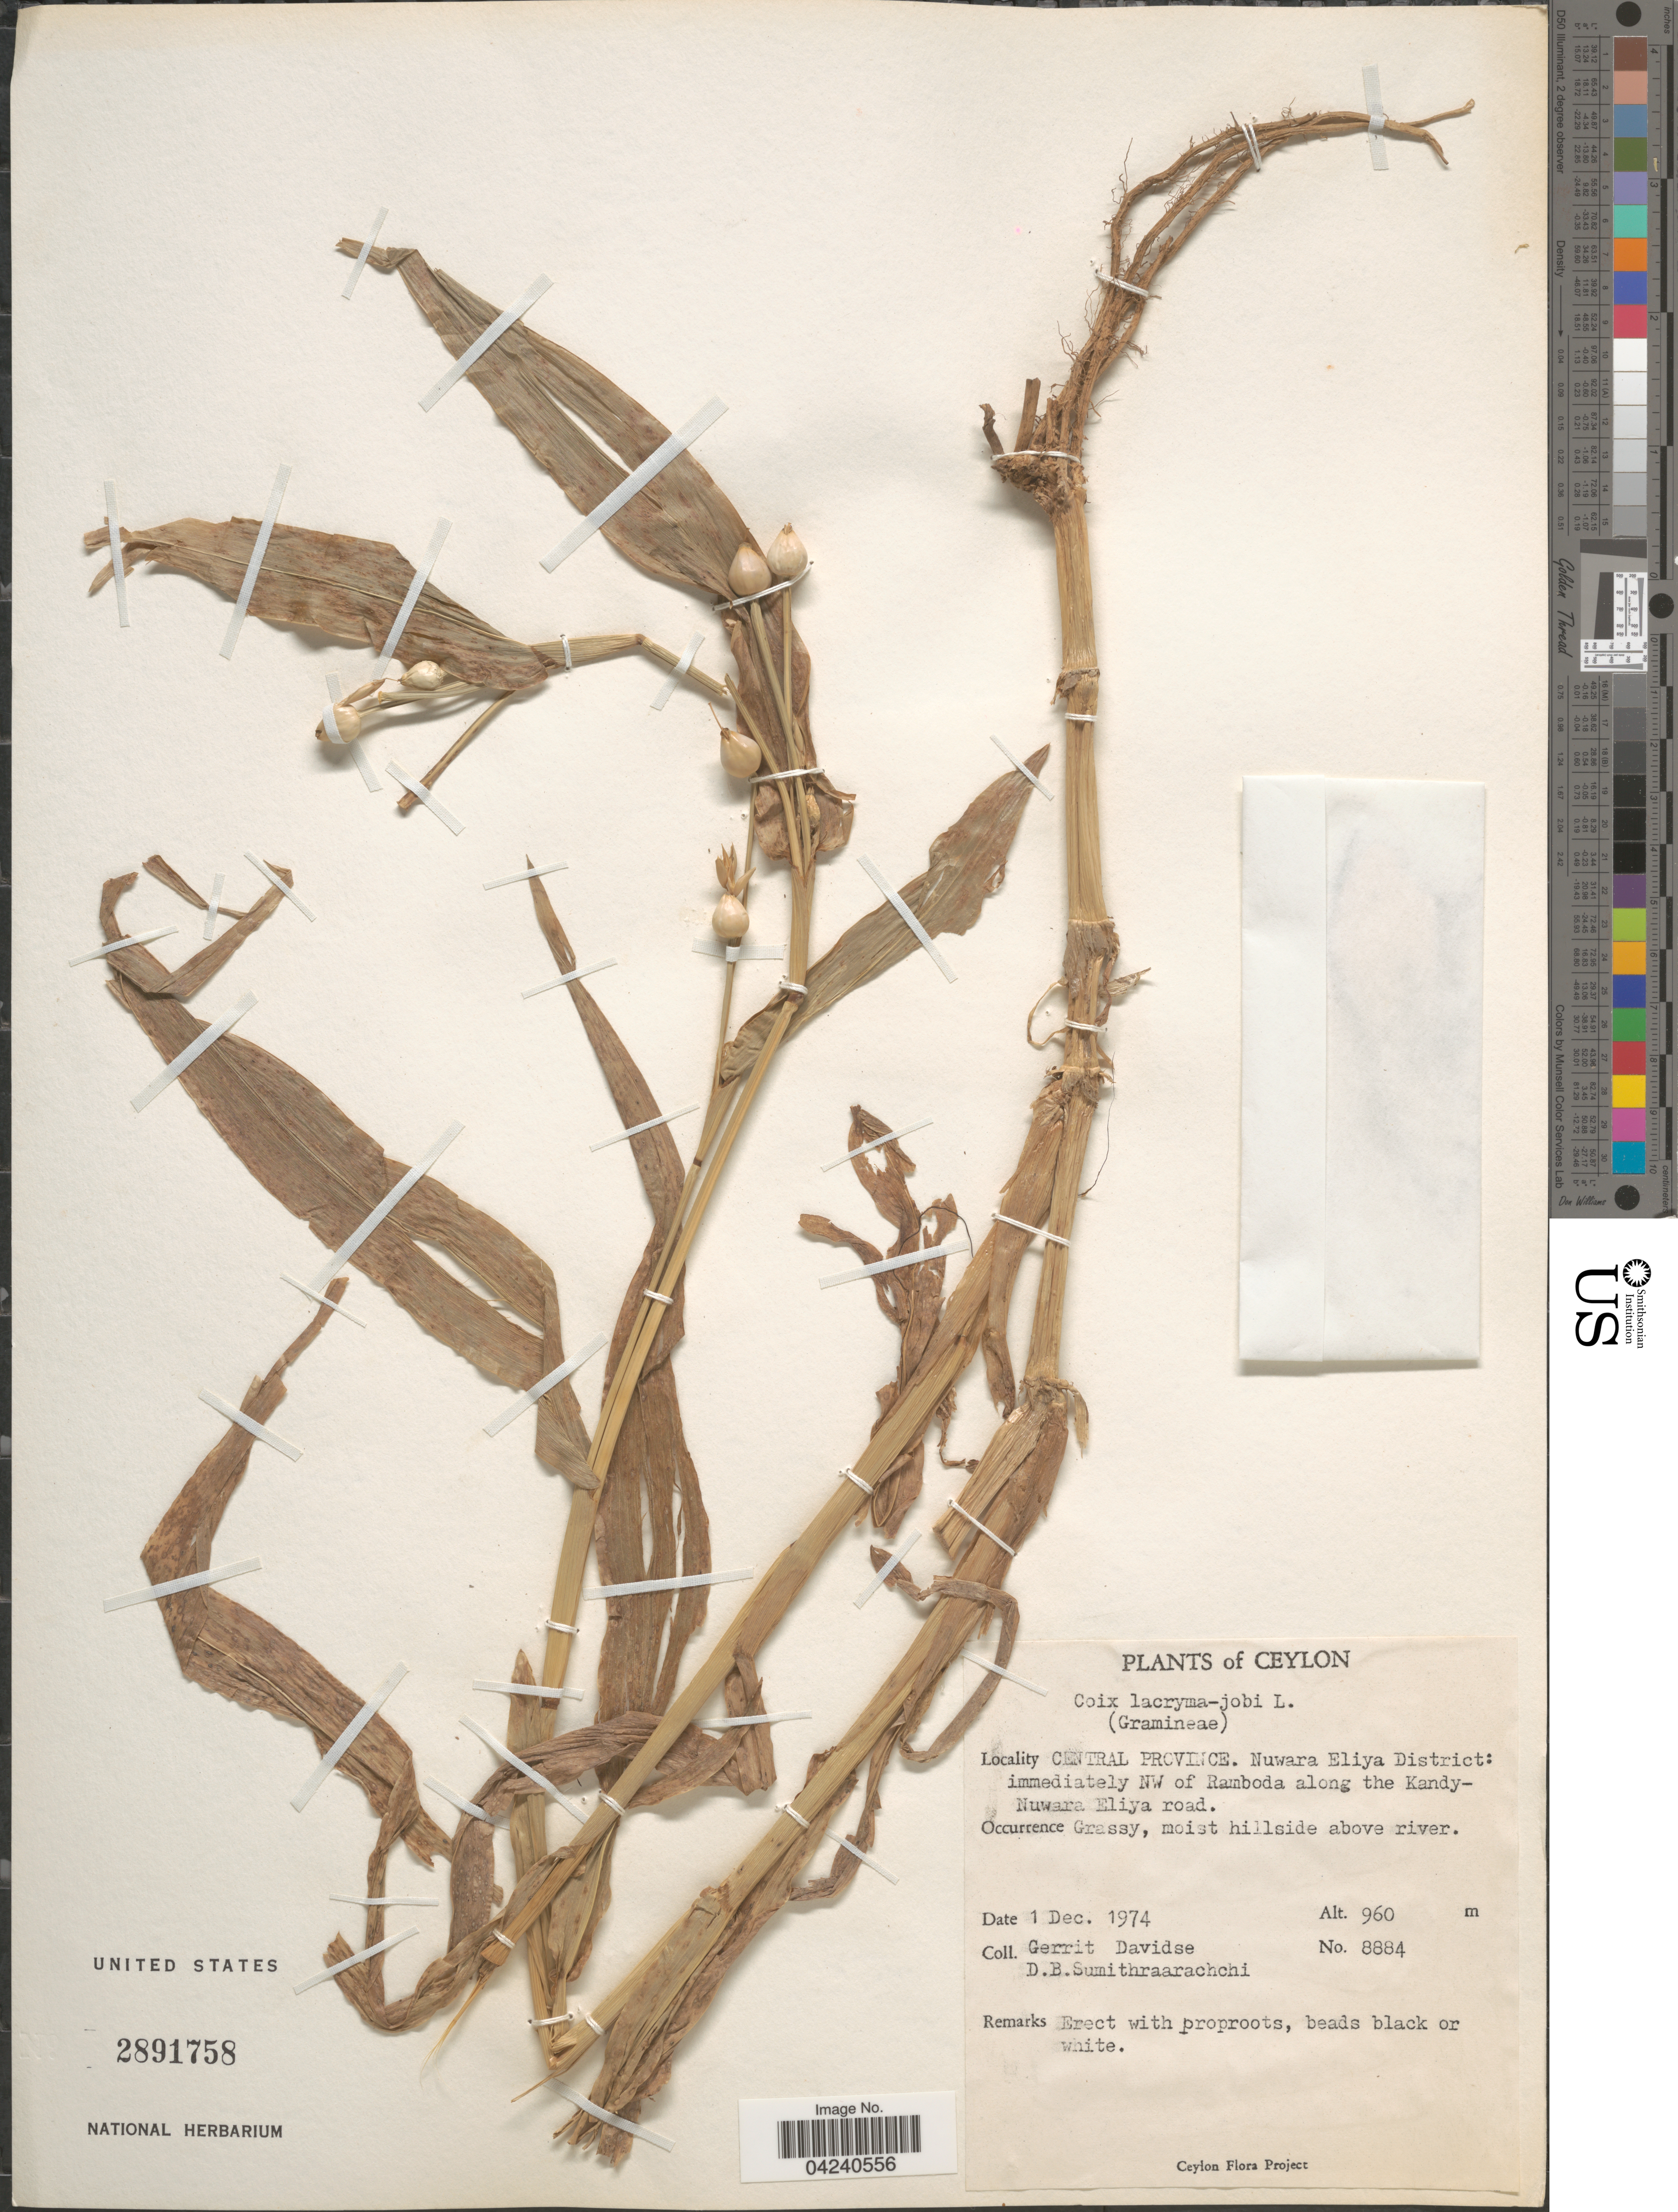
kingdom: Plantae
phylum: Tracheophyta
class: Liliopsida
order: Poales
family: Poaceae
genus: Coix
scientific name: Coix lacryma-jobi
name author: L.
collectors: G. Davidse & D. B. Sumithraarachchi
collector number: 8884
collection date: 1974-12-01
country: Sri Lanka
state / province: Central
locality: Ceylon. Nuwara Eliya District: immediately NW of Ramboda along the Kandy-Nuwara Eliya road. Grassy, moist hillside above river.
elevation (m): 960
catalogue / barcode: US 2891758